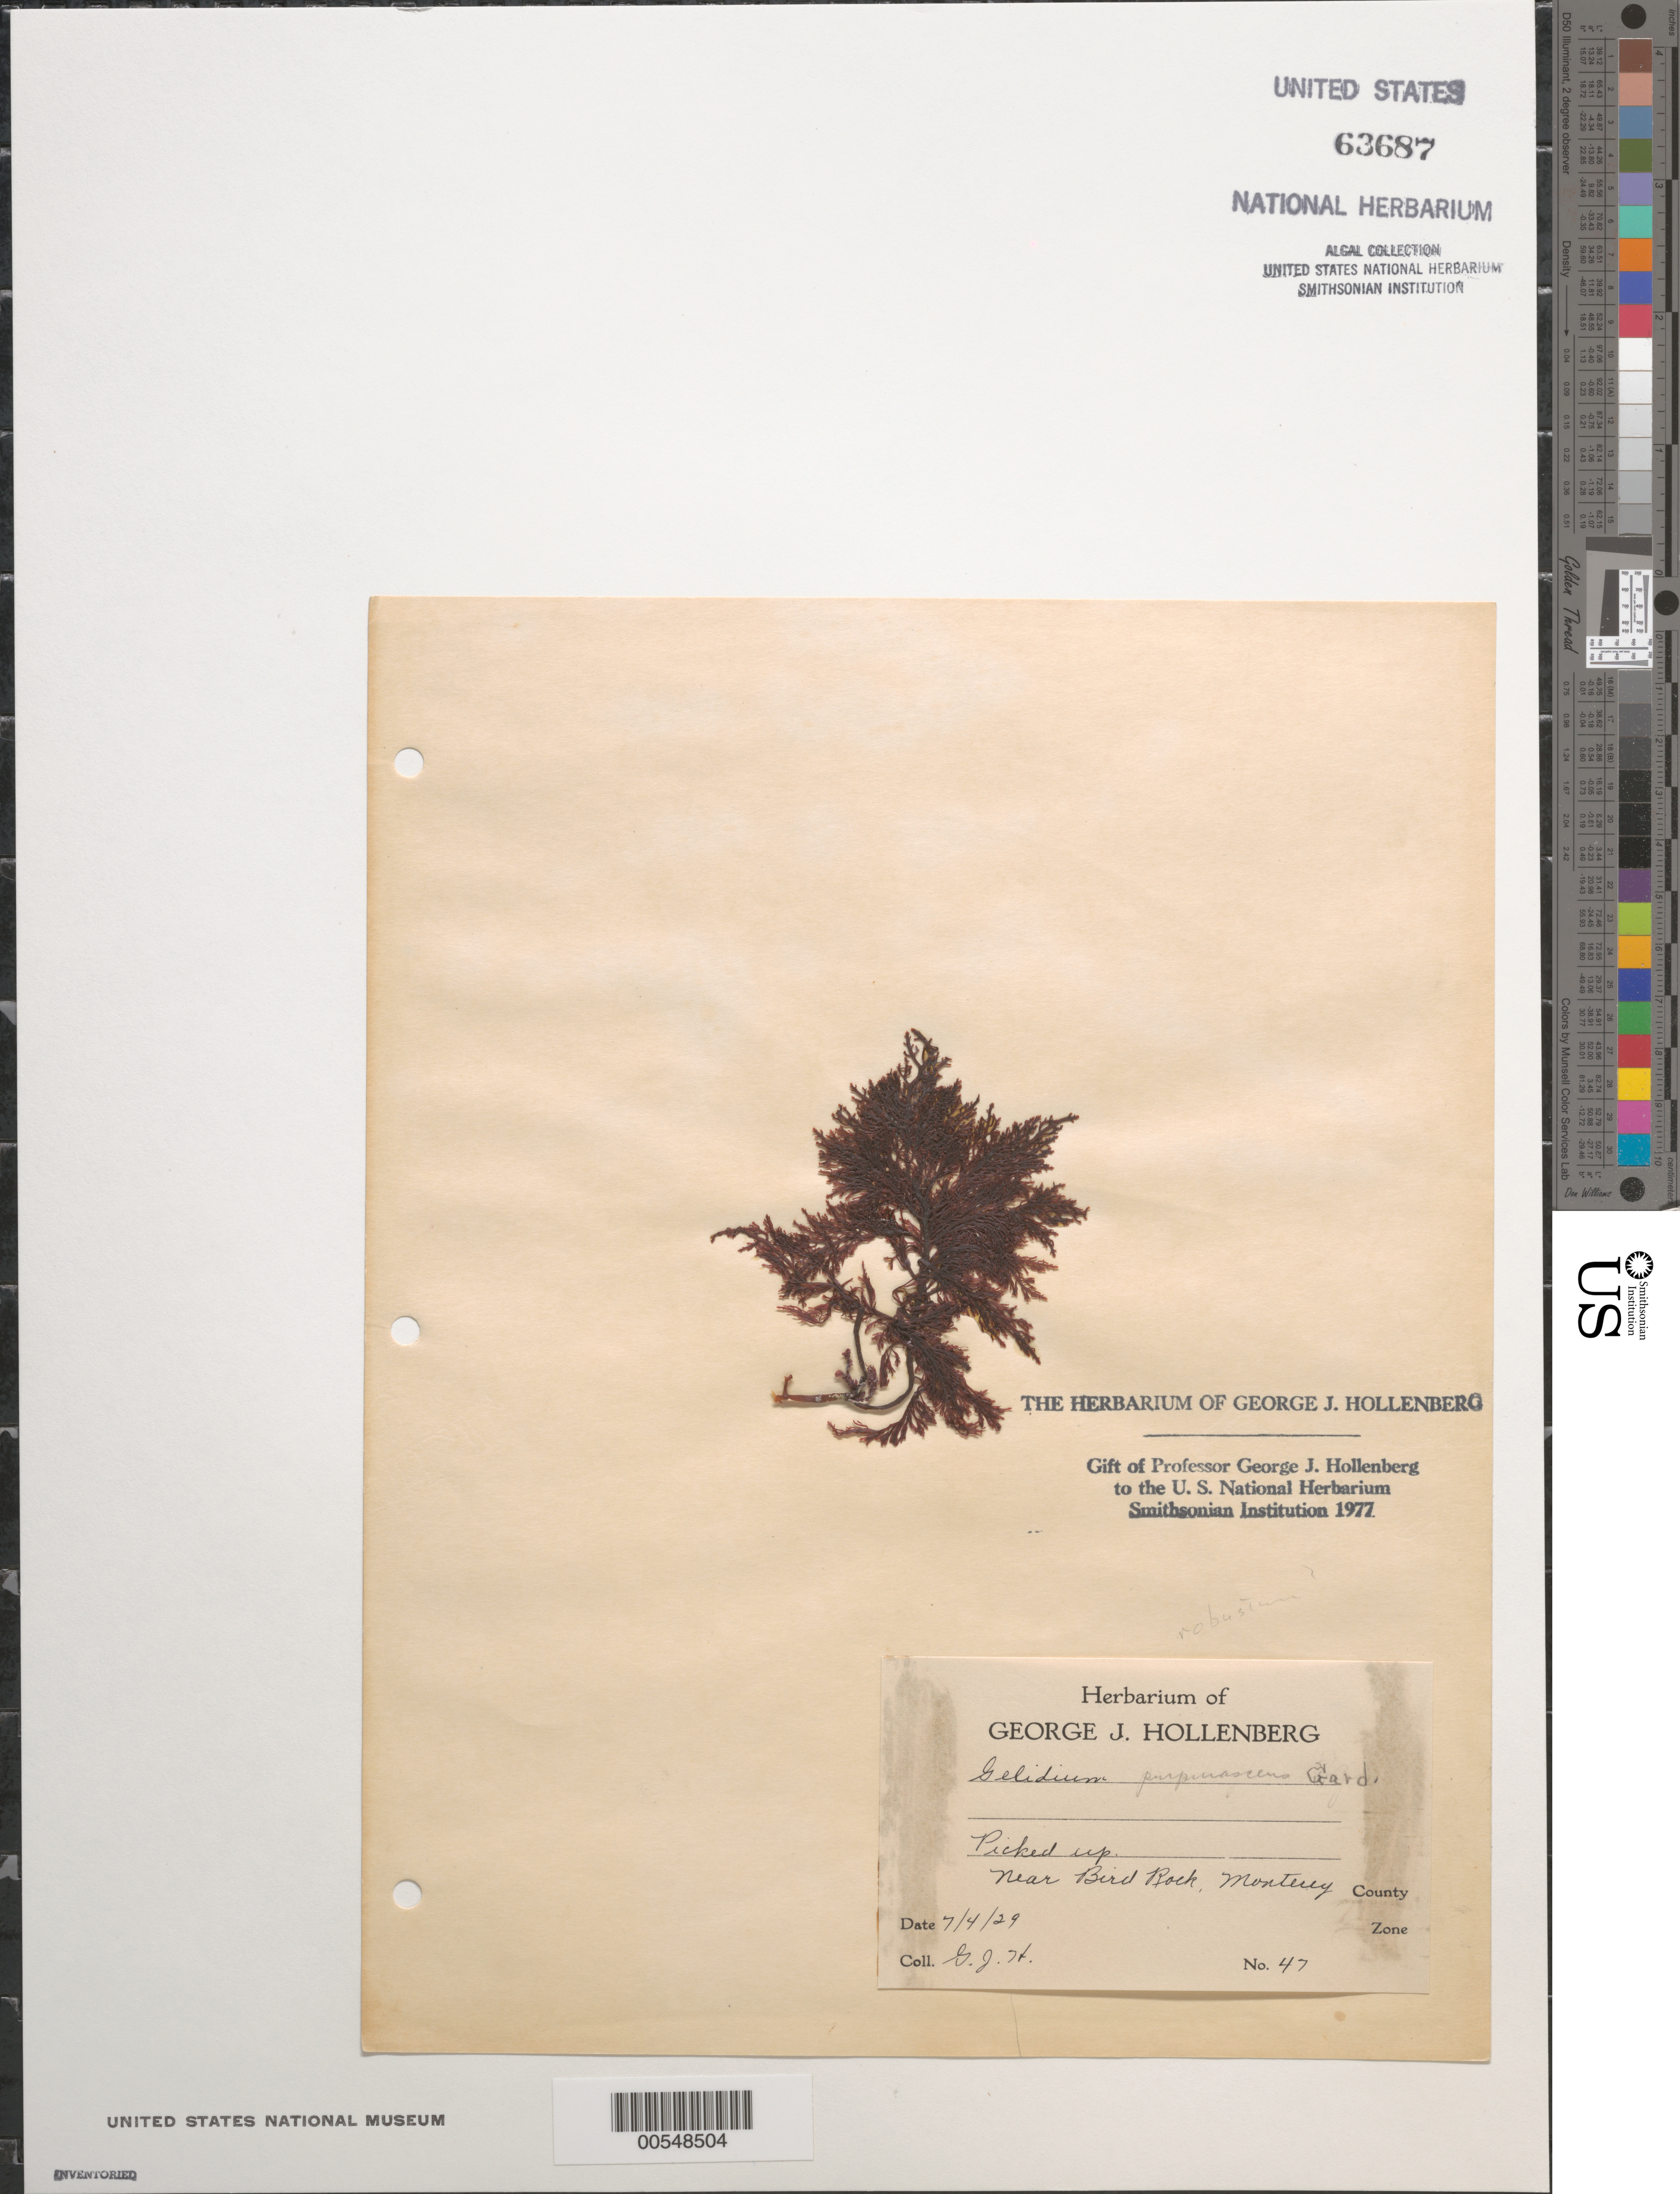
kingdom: Plantae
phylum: Rhodophyta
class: Florideophyceae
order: Gelidiales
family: Gelidiaceae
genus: Gelidium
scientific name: Gelidium purpurascens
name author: N.L. Gardner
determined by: Hollenberg, George J.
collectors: G. Hollenberg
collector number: GJH 47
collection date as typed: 04 Jul 1929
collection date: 1929-07-04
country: United States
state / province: California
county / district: Monterey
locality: Near Bird Rock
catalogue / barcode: US 63687